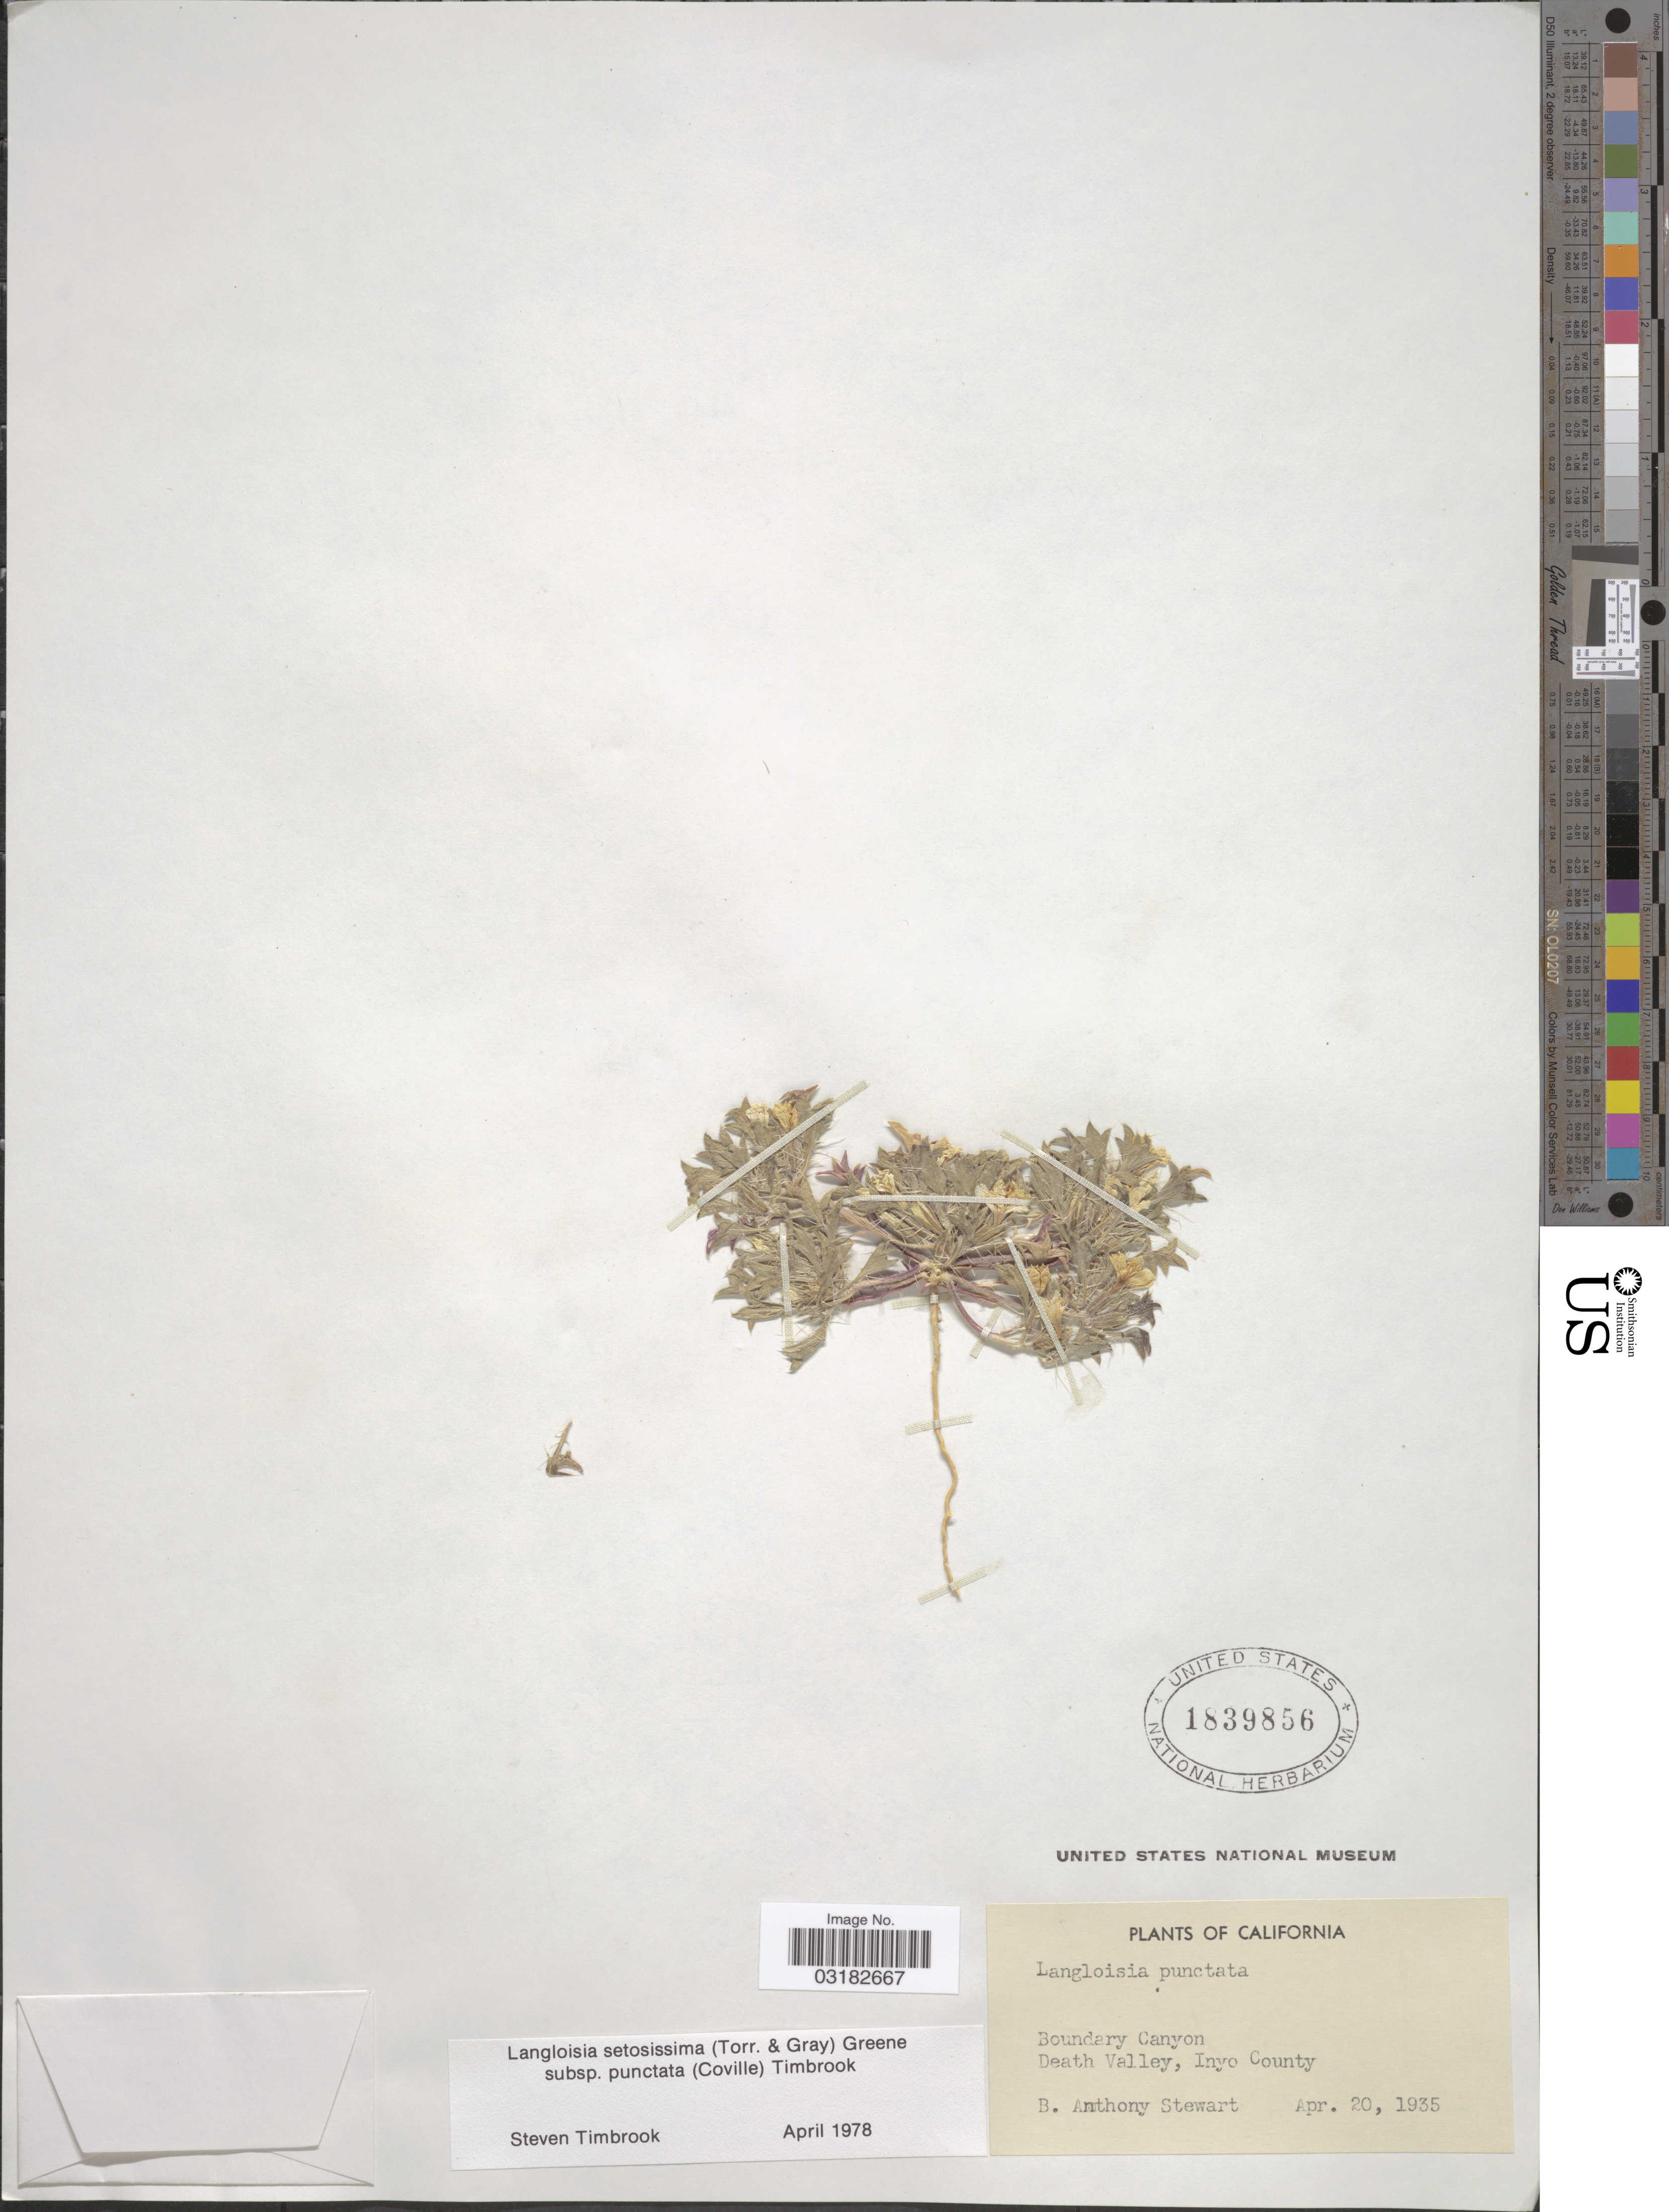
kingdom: Plantae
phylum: Tracheophyta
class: Magnoliopsida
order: Ericales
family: Polemoniaceae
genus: Langloisia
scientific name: Langloisia setosissima subsp. punctata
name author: (A. Gray ex Coville) Timbrook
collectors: B. Stewart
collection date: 1935-04-20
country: United States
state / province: California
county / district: Inyo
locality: Boundary Canyon. Death Valley, Inyo County.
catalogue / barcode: US 1839856